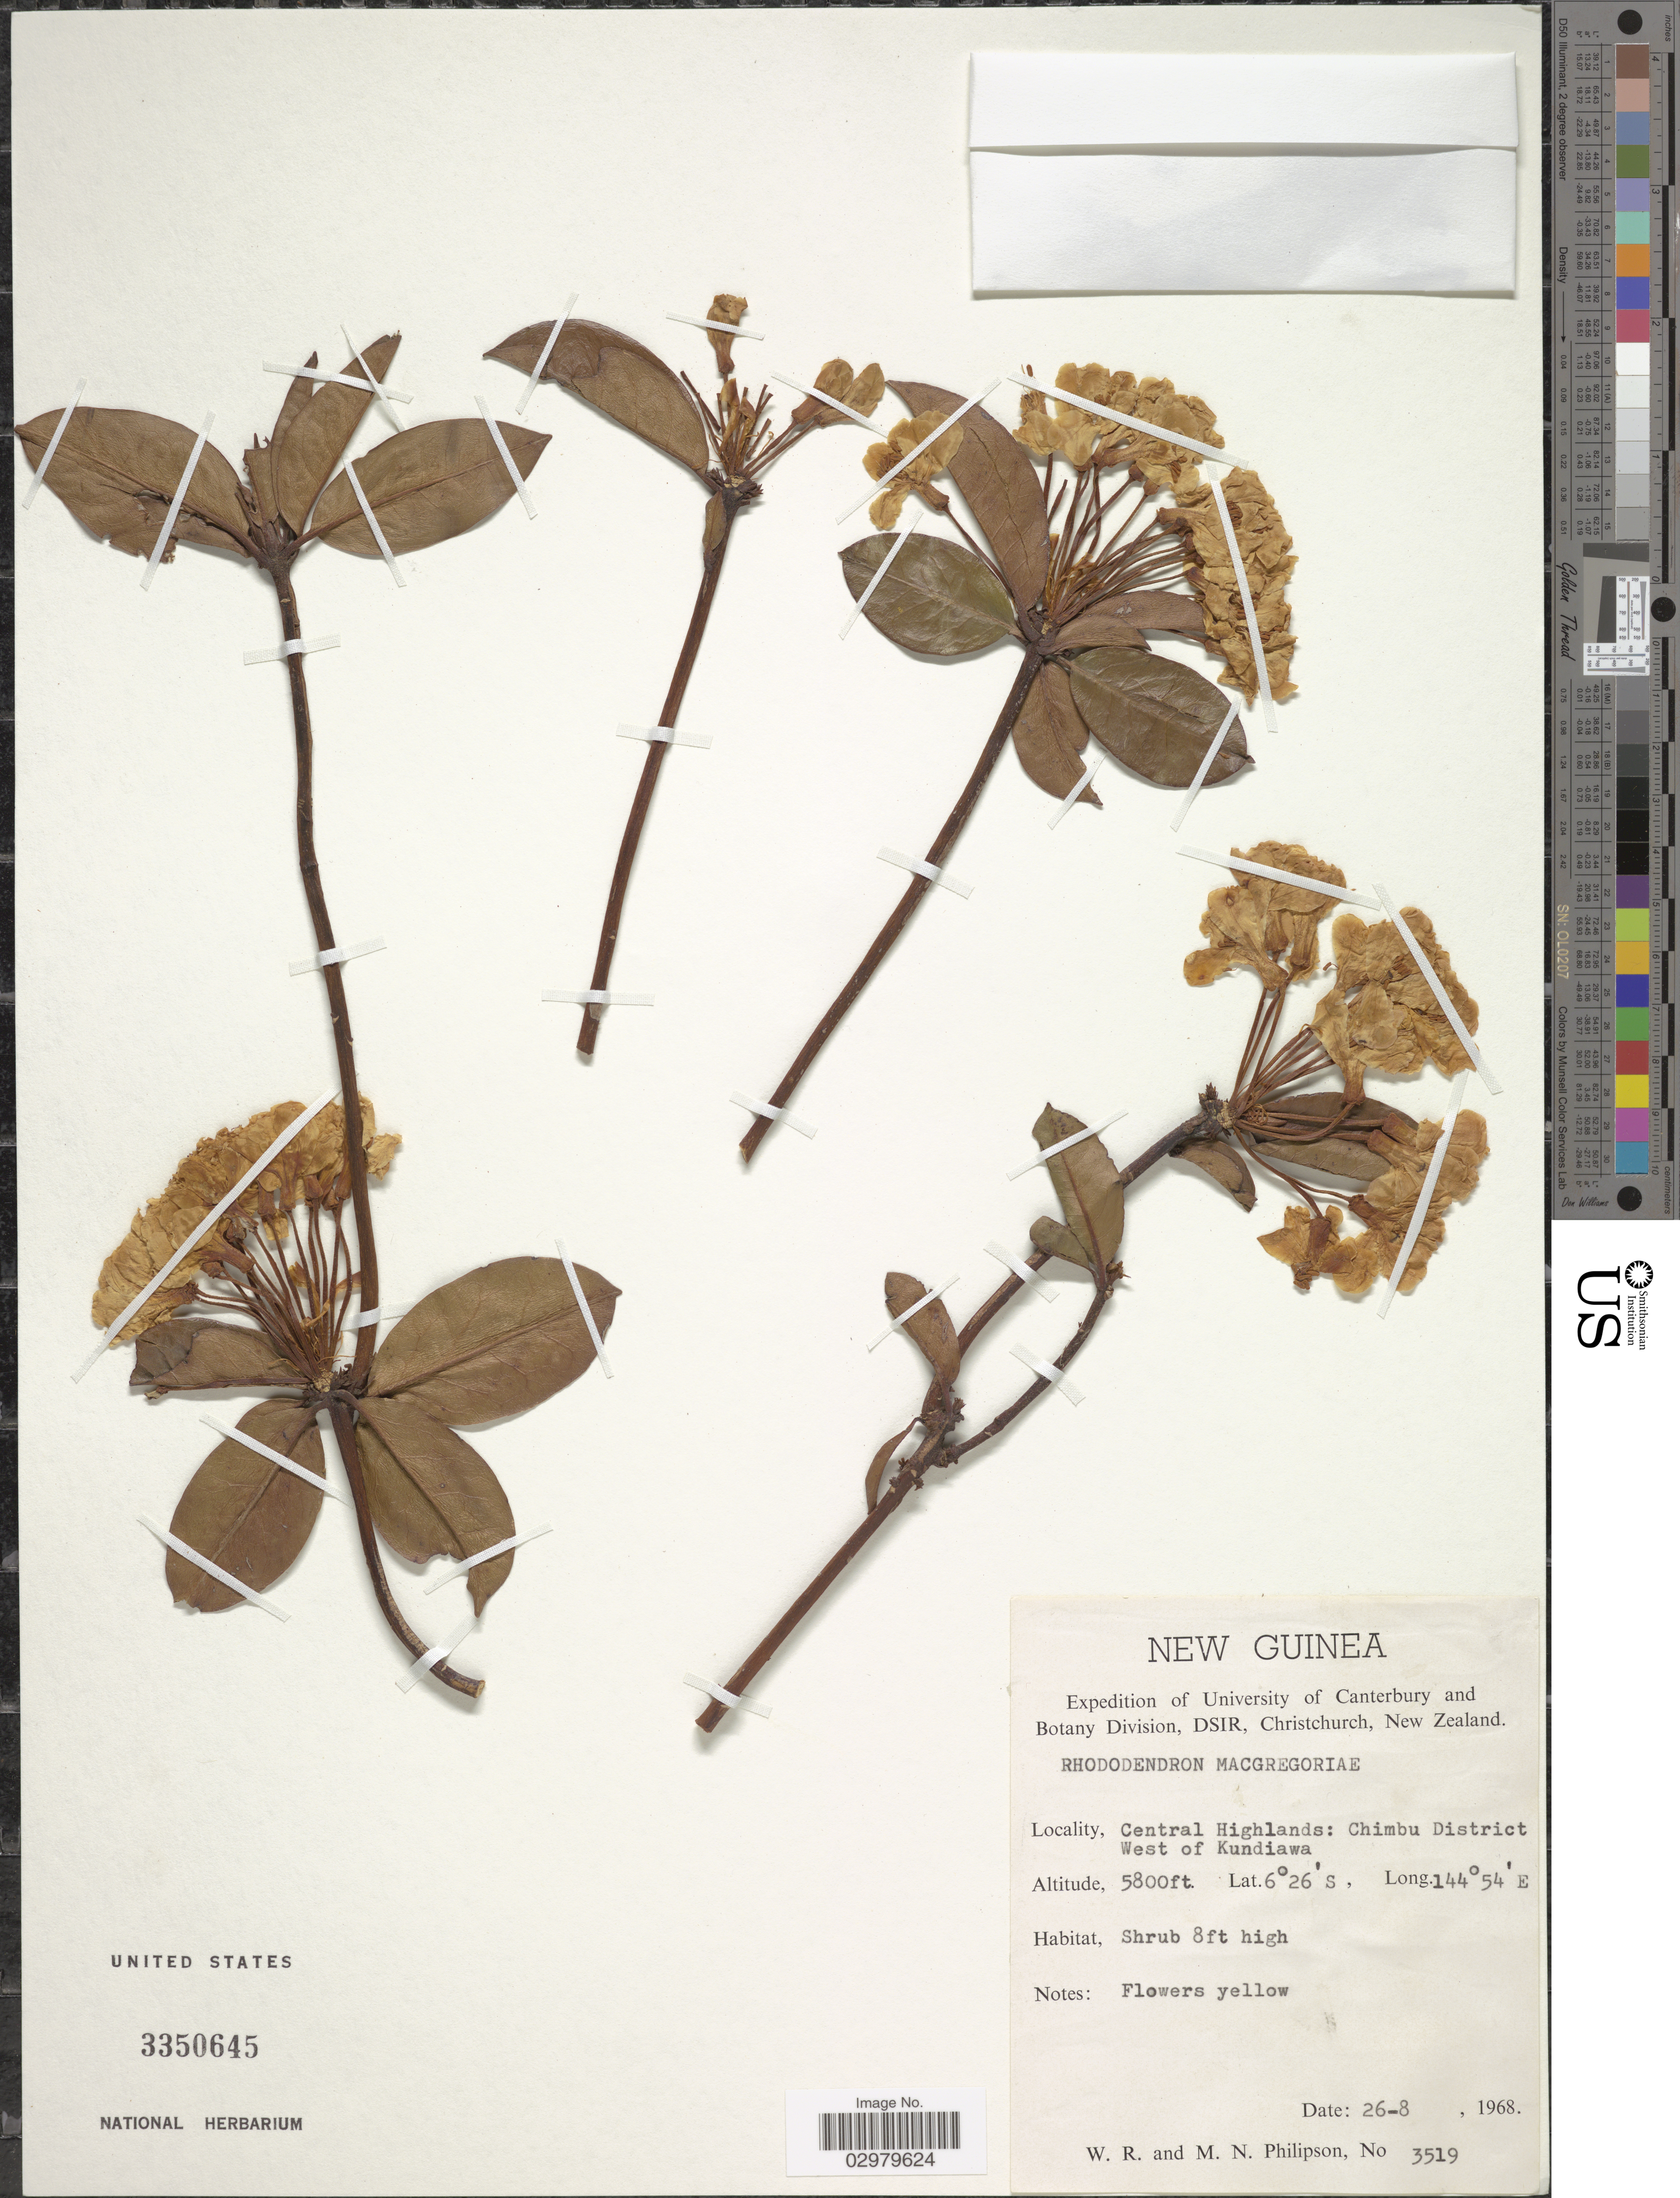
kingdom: Plantae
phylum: Tracheophyta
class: Magnoliopsida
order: Ericales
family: Ericaceae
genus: Rhododendron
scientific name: Rhododendron macgregoriae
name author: F. Muell.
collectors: W. R. Philipson & M. Philipson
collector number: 3519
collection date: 1968-08-26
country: Papua New Guinea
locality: New Guinea. Central Highlands: Chimbu District. West of Kundiawa.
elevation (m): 1768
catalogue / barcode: US 3350645